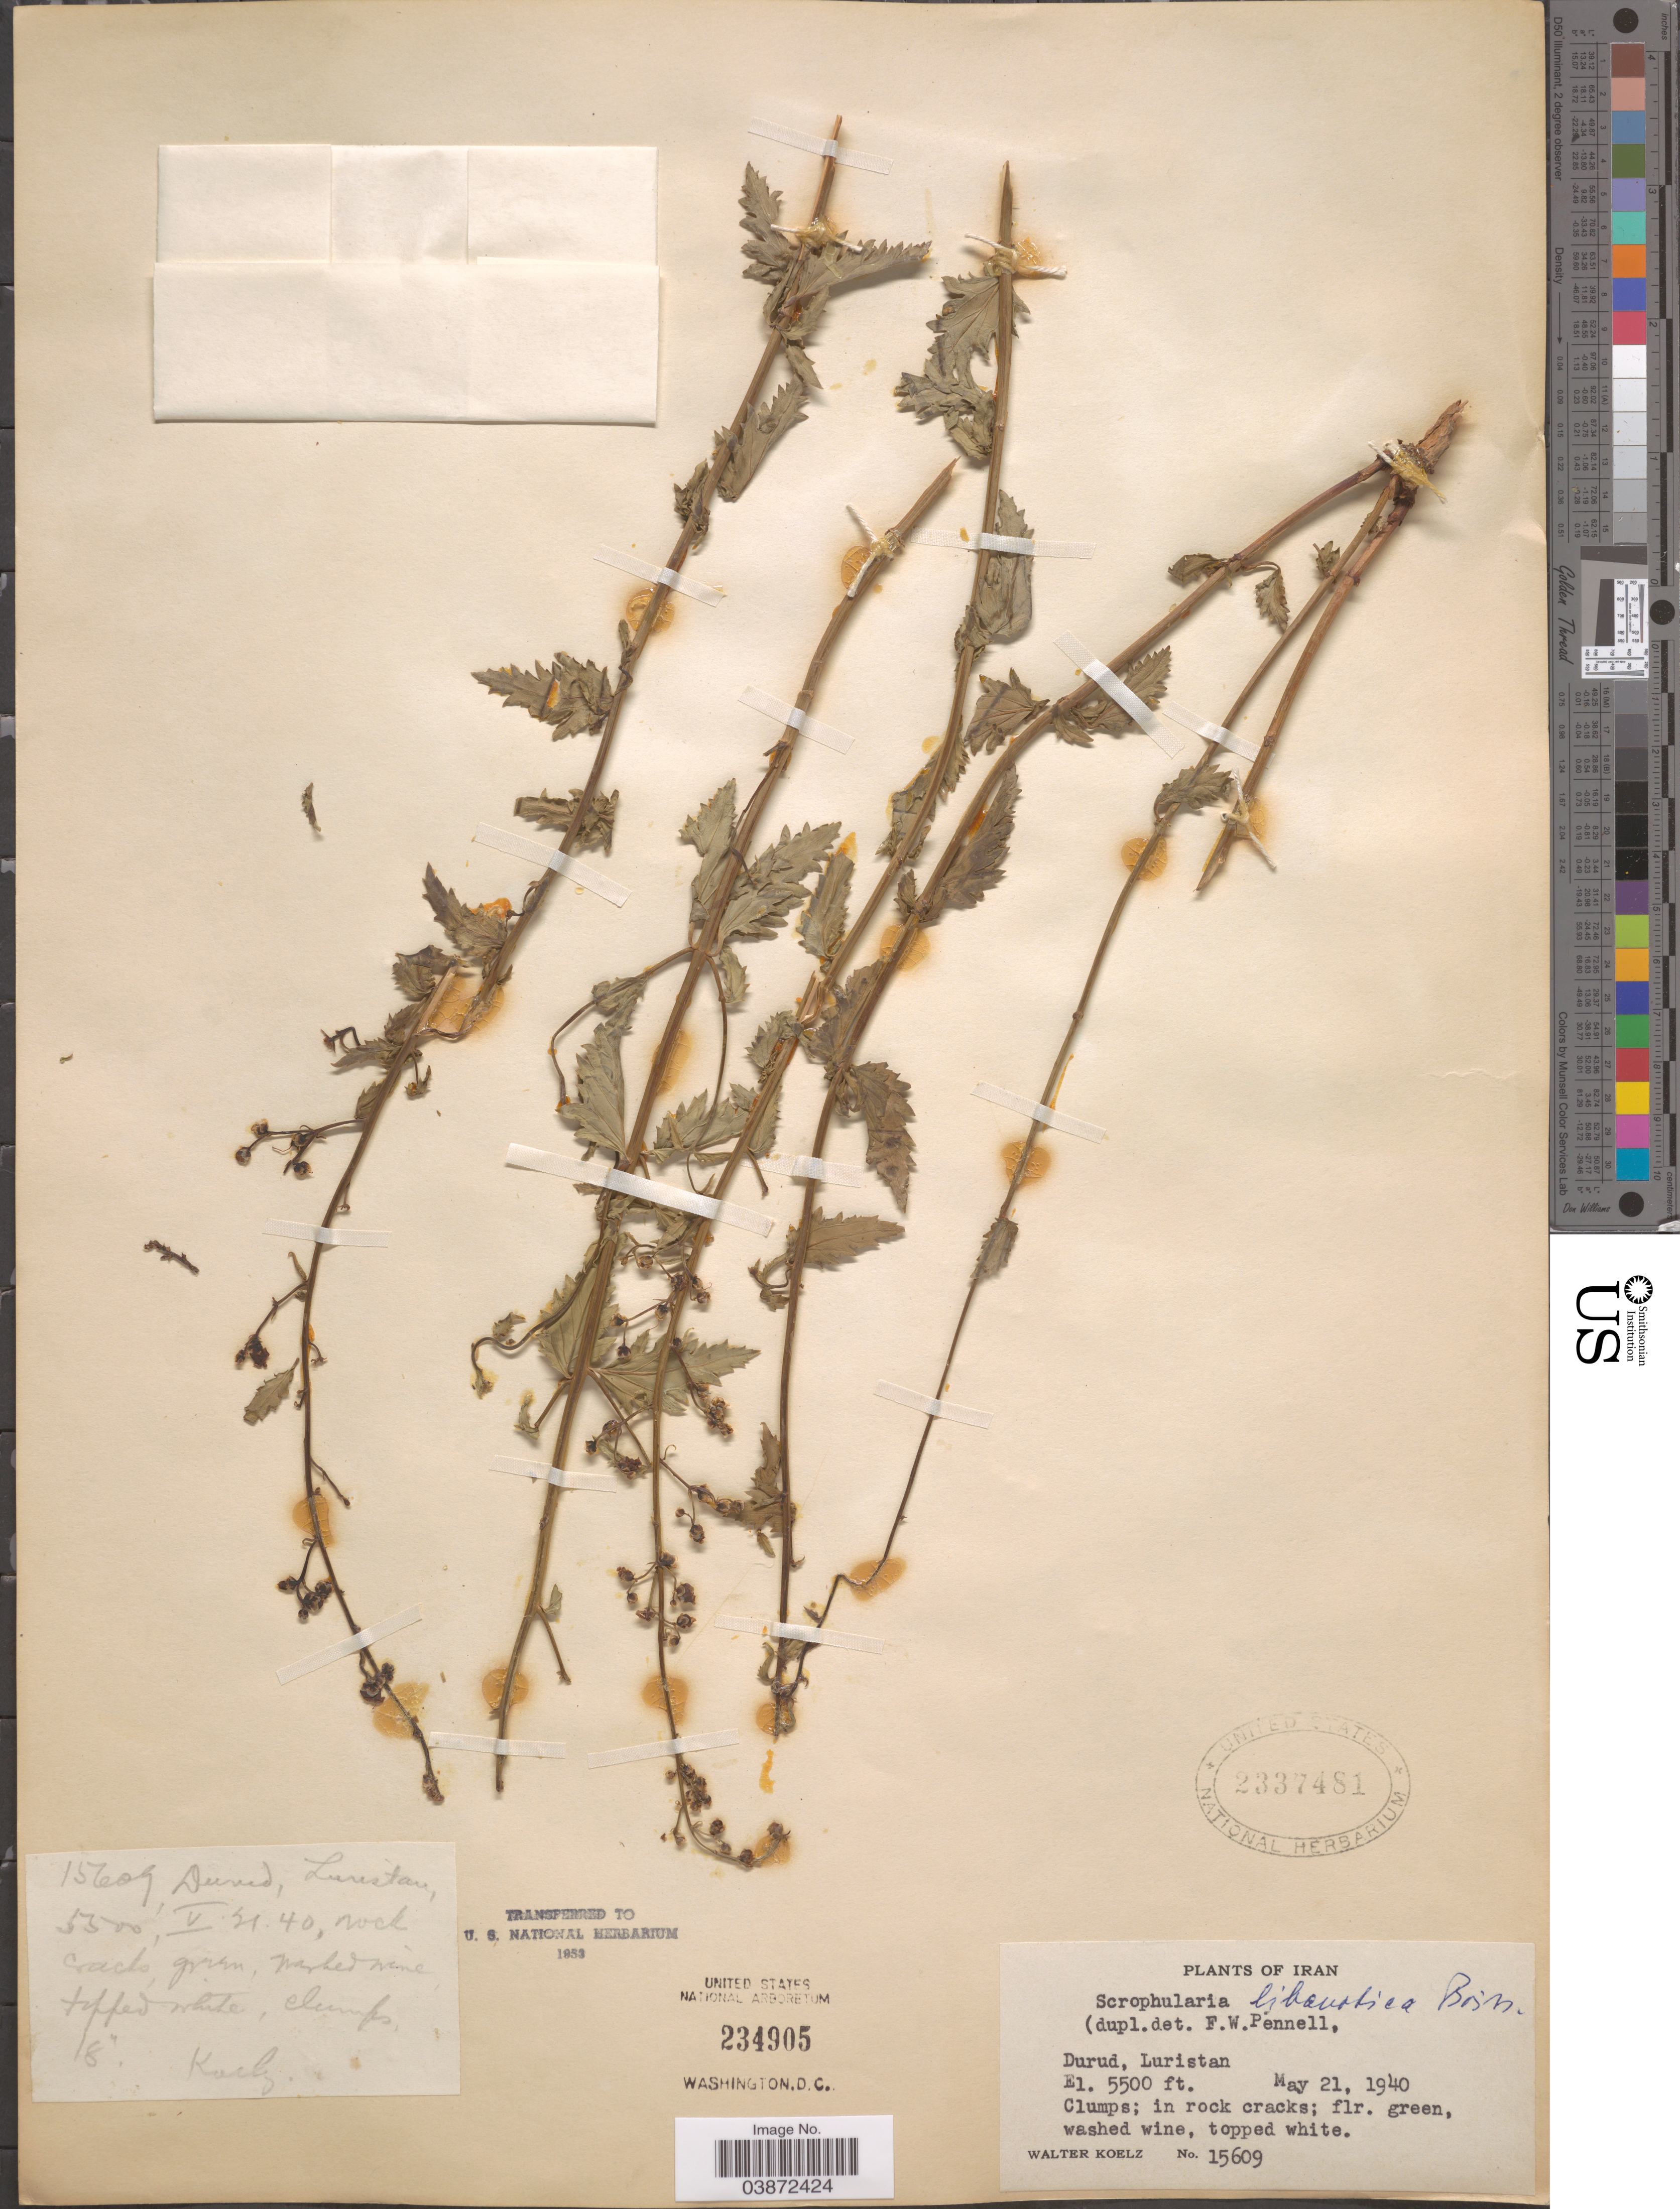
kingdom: Plantae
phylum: Tracheophyta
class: Magnoliopsida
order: Lamiales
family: Scrophulariaceae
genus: Scrophularia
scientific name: Scrophularia libanotica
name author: Boiss.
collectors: W. N. Koelz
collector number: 15609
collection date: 1940-05-21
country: Iran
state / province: Lorestan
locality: Durud, Luristan.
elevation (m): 1676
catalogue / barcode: US 2337481